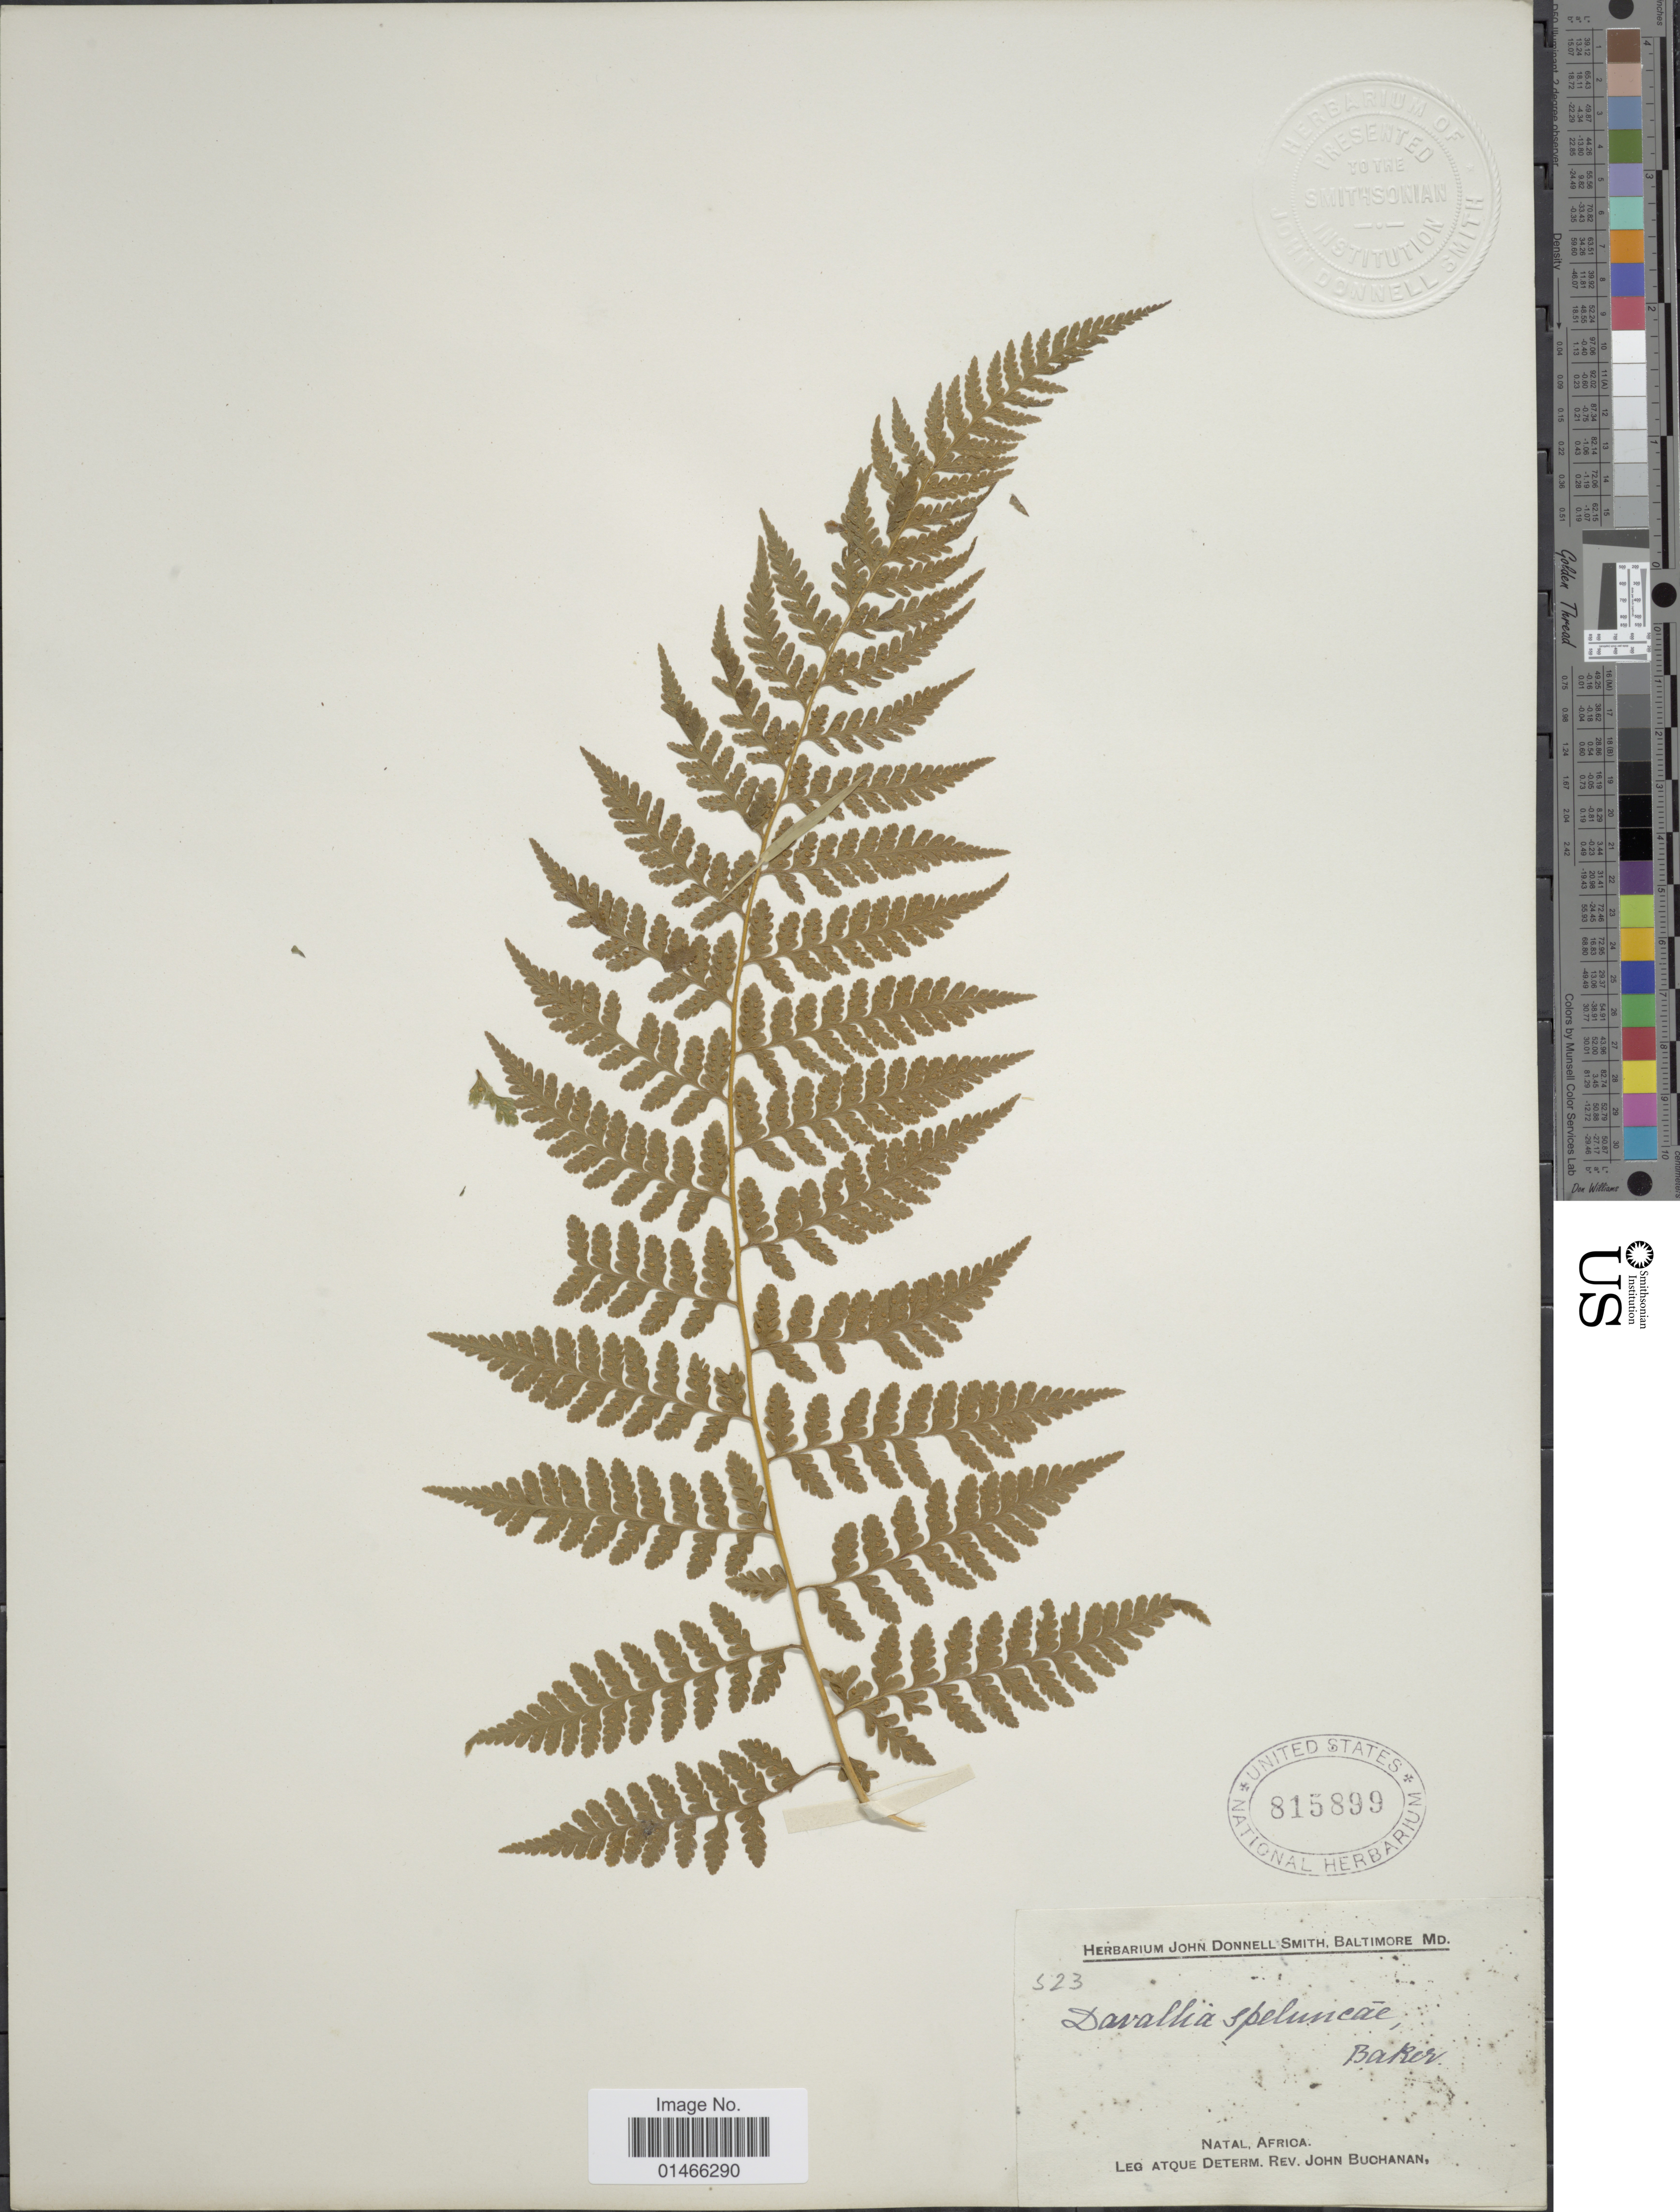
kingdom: Plantae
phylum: Tracheophyta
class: Polypodiopsida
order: Polypodiales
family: Dennstaedtiaceae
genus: Microlepia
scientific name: Microlepia speluncae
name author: (L.) T. Moore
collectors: J. Buchanan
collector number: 523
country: South Africa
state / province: KwaZulu-Natal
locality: Natal, Africa.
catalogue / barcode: US 815899